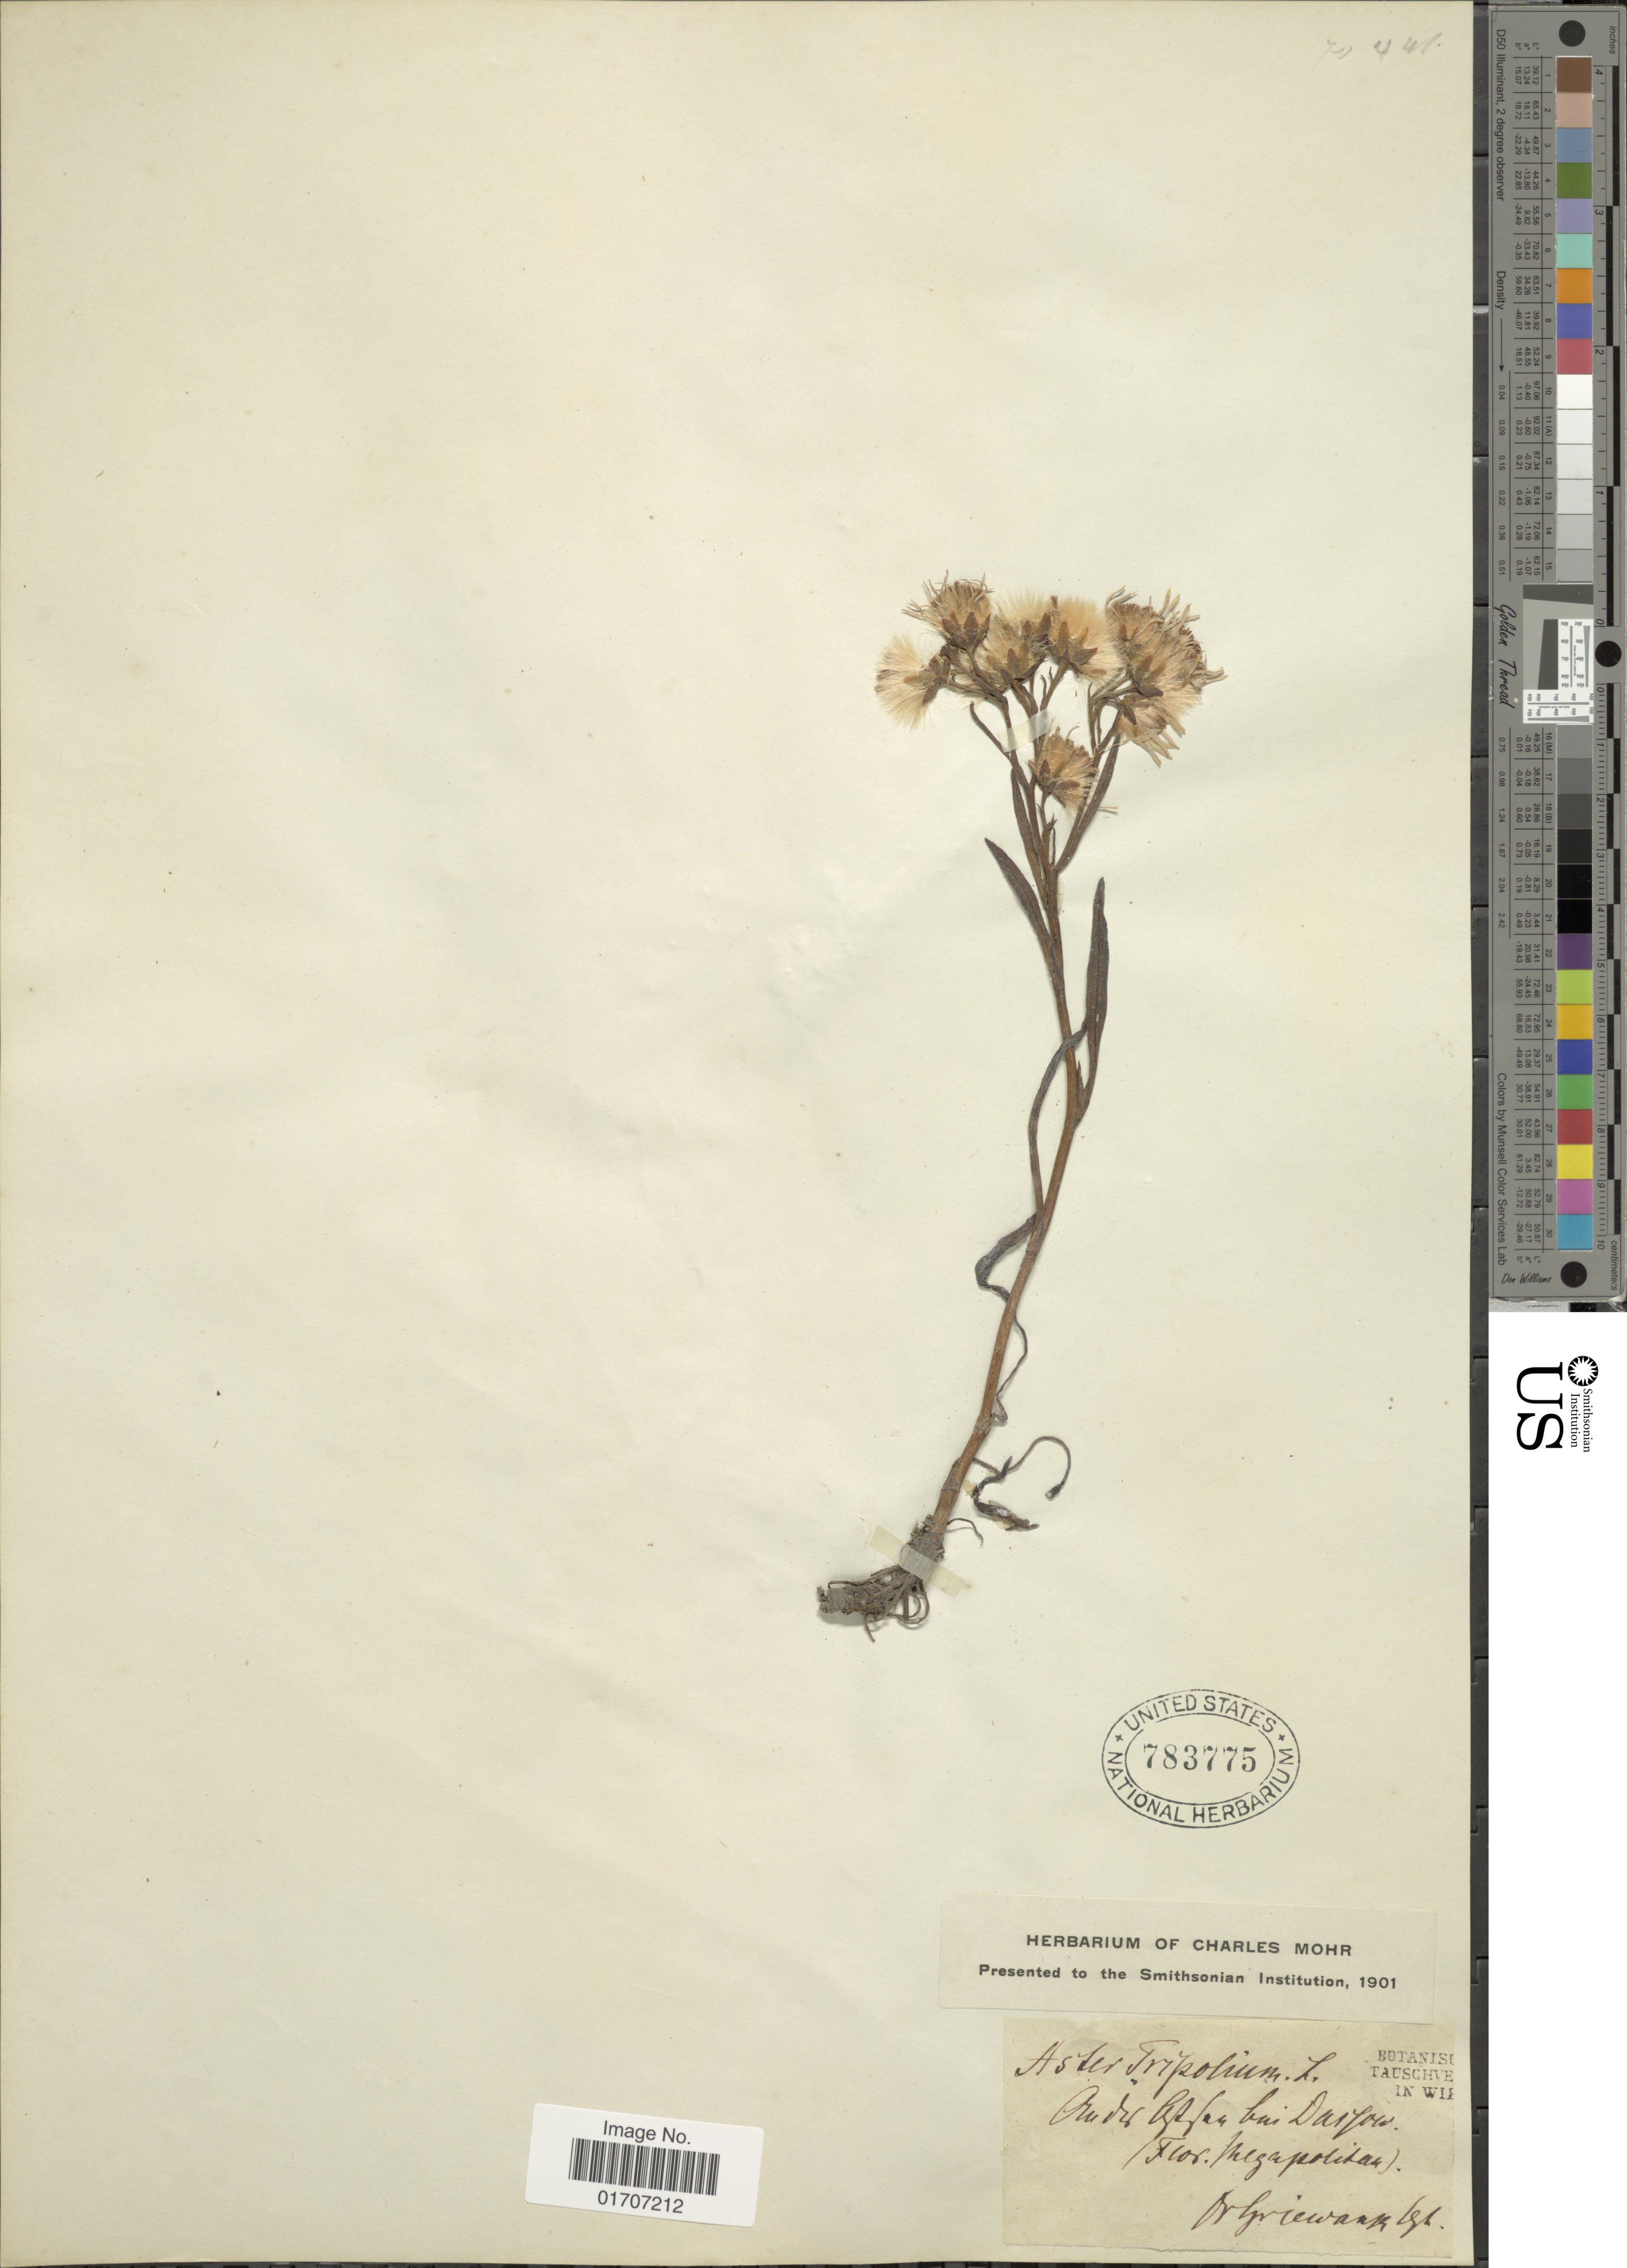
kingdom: Plantae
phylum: Tracheophyta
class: Magnoliopsida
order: Asterales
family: Asteraceae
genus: Tripolium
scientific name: Tripolium pannonicum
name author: (Jacq.) Dobrocz.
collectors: Griewank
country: Poland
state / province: Zachodniopomorskie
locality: Audr Gsfan [illegible text] [interpreted]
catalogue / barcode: US 783775